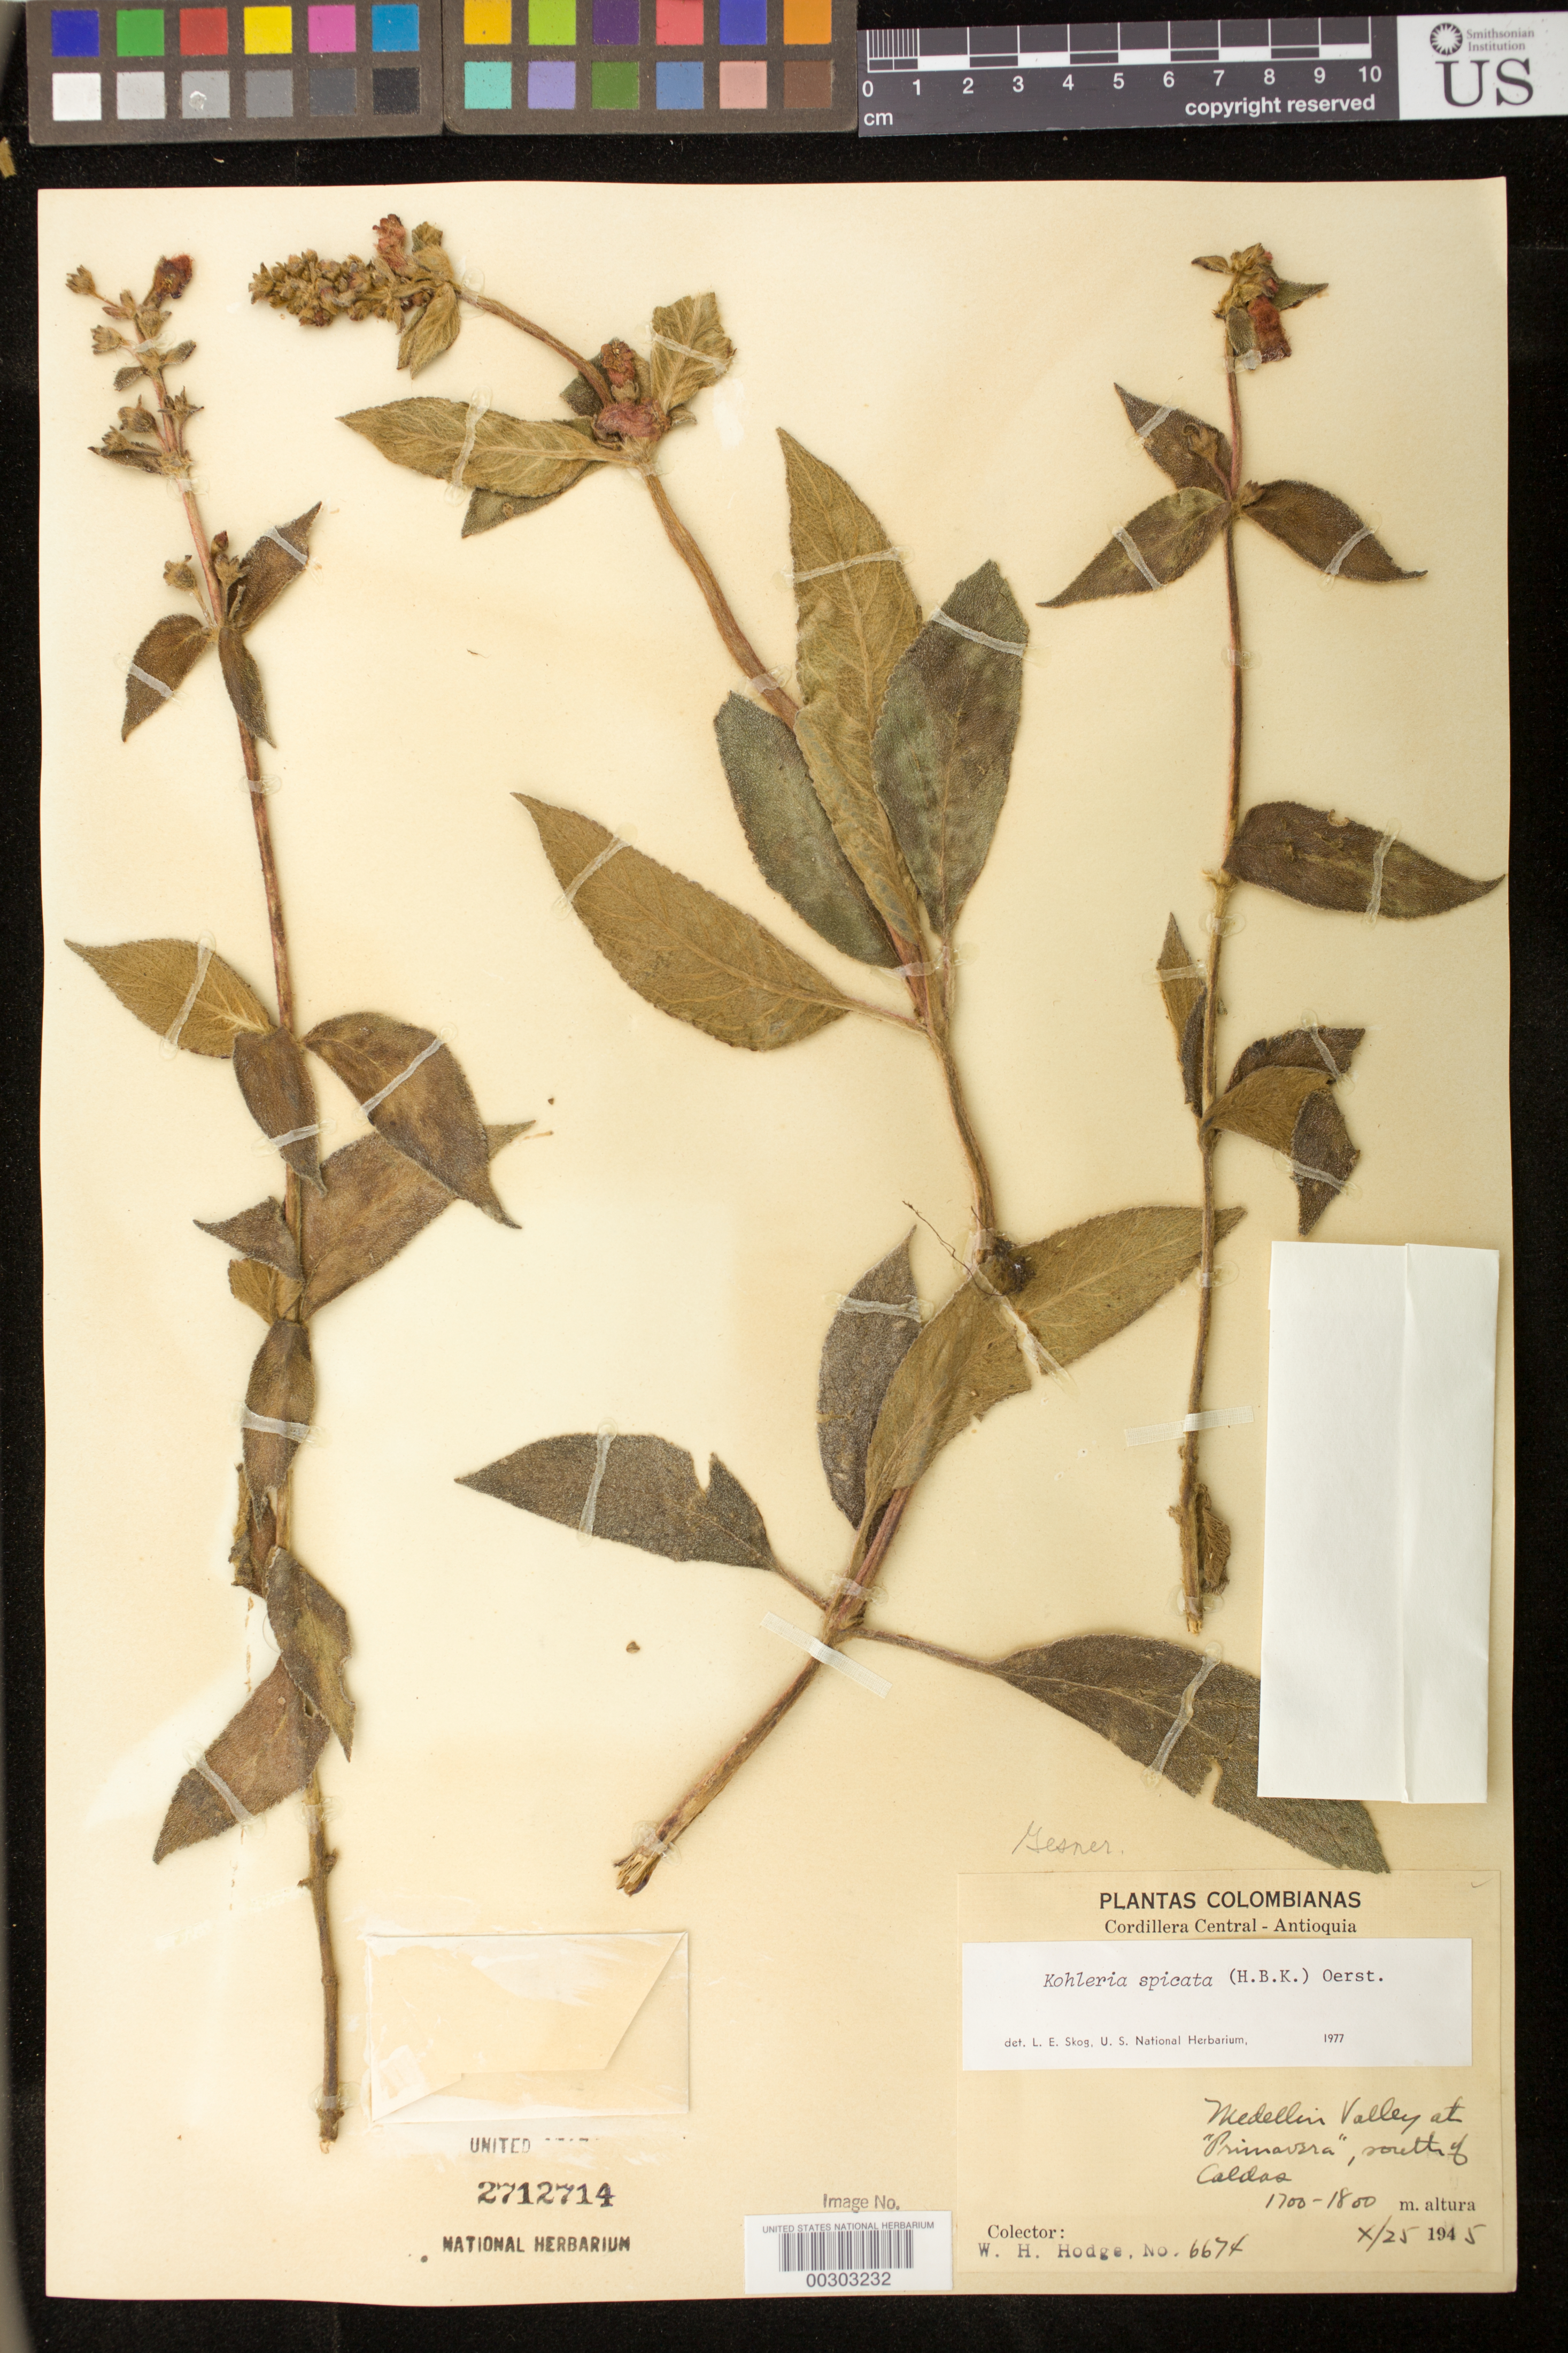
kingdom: Plantae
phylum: Tracheophyta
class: Magnoliopsida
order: Lamiales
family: Gesneriaceae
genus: Kohleria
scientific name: Kohleria spicata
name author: (Kunth) Oerst.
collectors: W. Hodge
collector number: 6674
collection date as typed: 25 Oct 1945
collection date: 1945-10-25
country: Colombia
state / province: Antioquia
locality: Cordillera Central, Medellin Valley at "Primavera", S of Caldas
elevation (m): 1700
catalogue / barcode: US 2712714